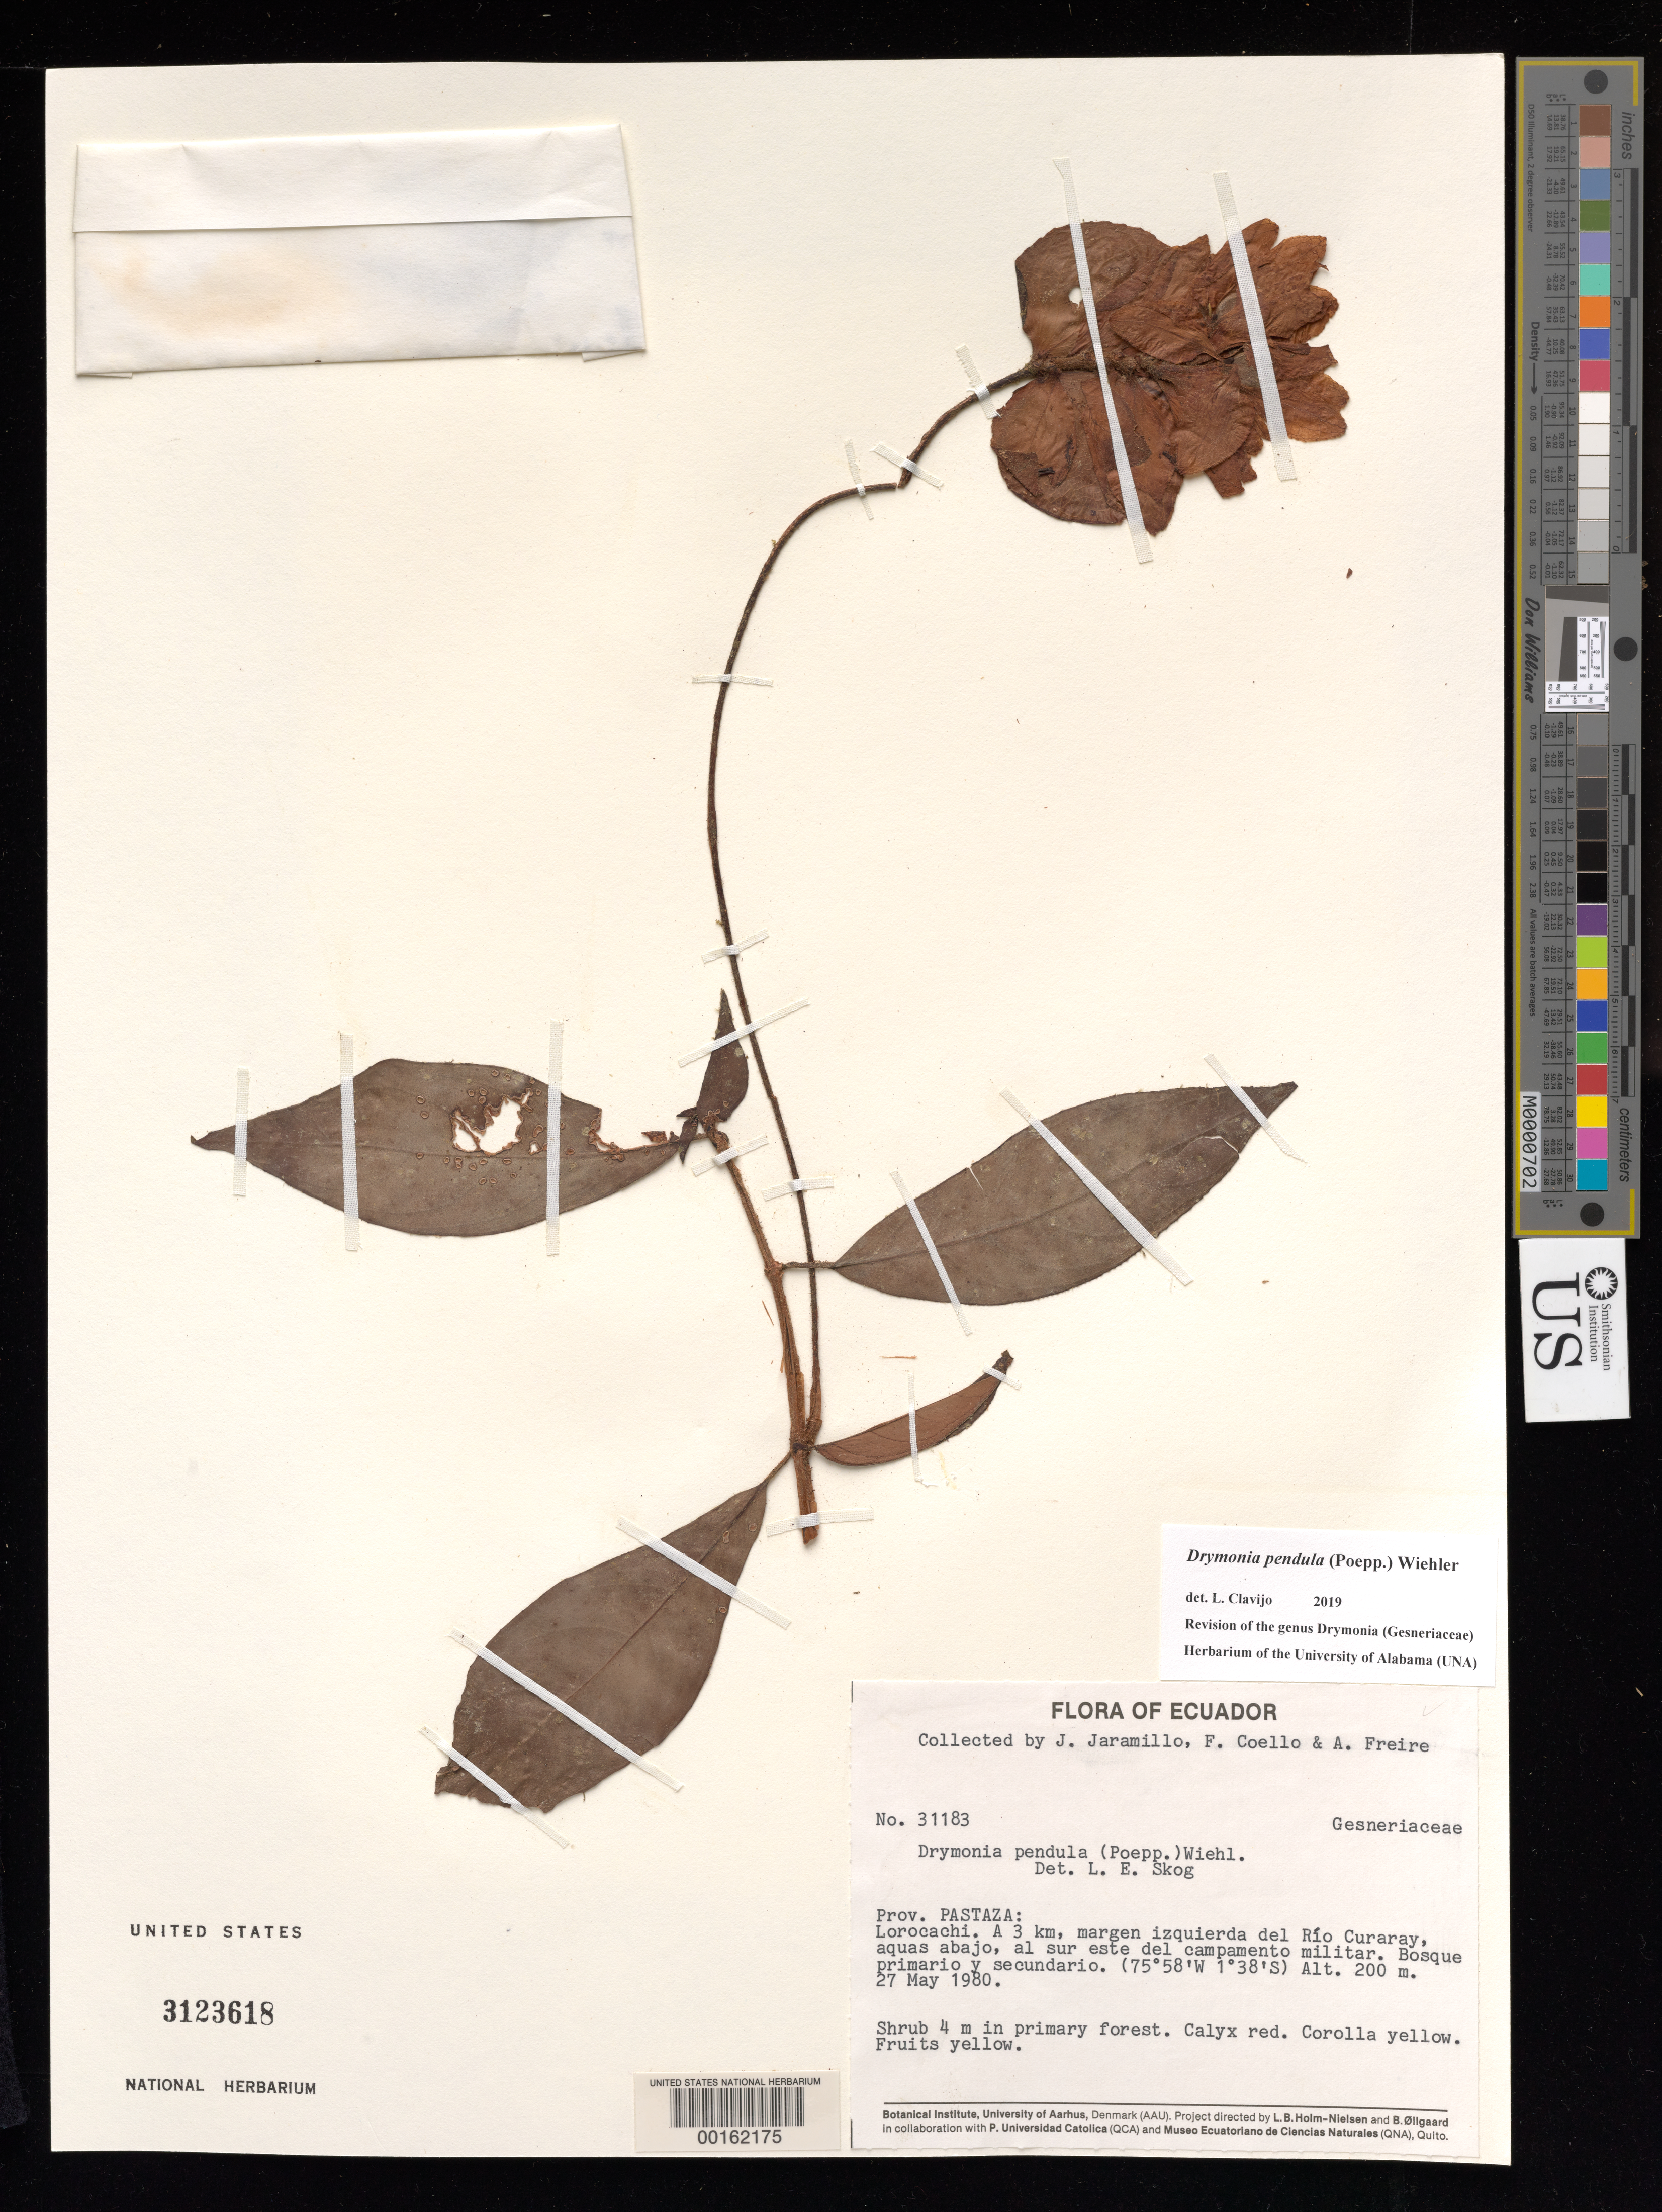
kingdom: Plantae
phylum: Tracheophyta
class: Magnoliopsida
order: Lamiales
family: Gesneriaceae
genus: Drymonia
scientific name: Drymonia pendula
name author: (Poepp.) Wiehler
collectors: J. L. Jaramillo & et al.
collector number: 31183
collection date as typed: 27 May 1980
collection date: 1980-05-27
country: Ecuador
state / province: Pastaza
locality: Lorocachi, to 3 km, left hand bank of Rio Curaray, downstream, SE of the military camp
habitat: Primary and secondary forest; in primary forest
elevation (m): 200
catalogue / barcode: US 3123618